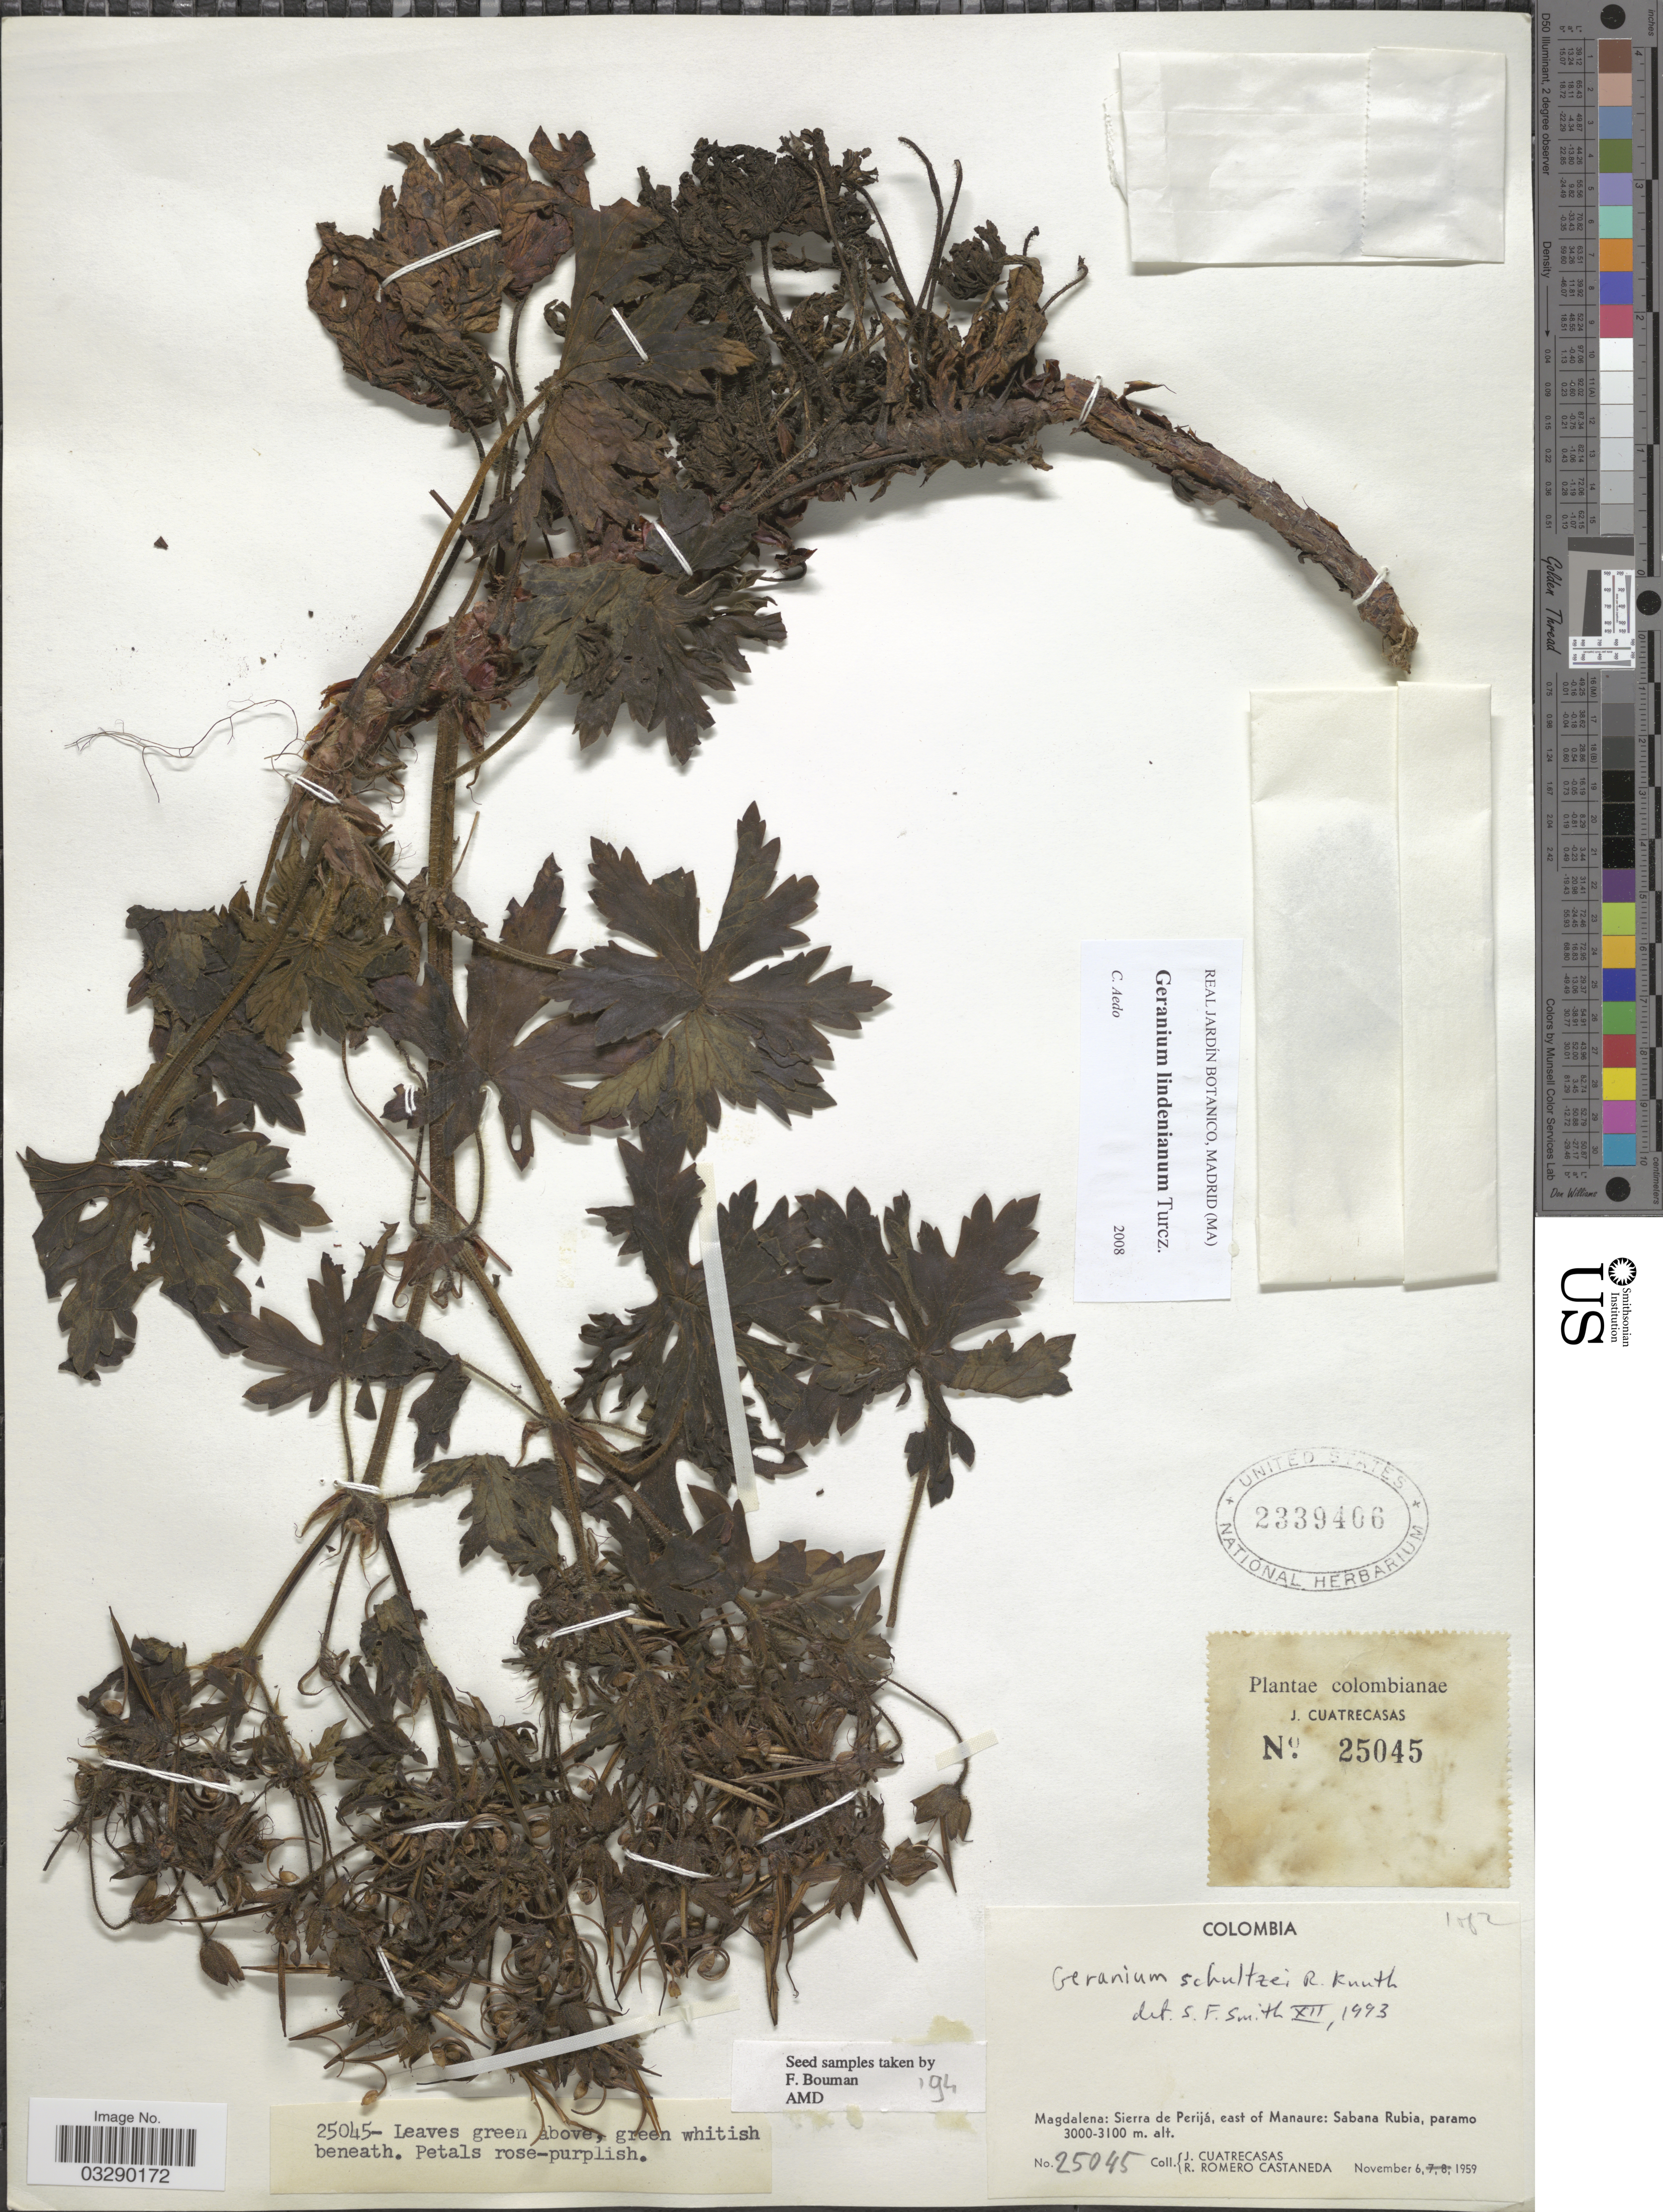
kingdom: Plantae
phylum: Tracheophyta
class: Magnoliopsida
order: Geraniales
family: Geraniaceae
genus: Geranium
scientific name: Geranium lindenianum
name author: Turcz.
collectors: J. Cuatrecasas & R. Romero Castañeda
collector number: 25045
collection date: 1959-11-06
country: Colombia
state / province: Magdalena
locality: Sierra de Perijá, east of Manaure: Sabana Rubia, paramo.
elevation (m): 3000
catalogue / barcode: US 2339406